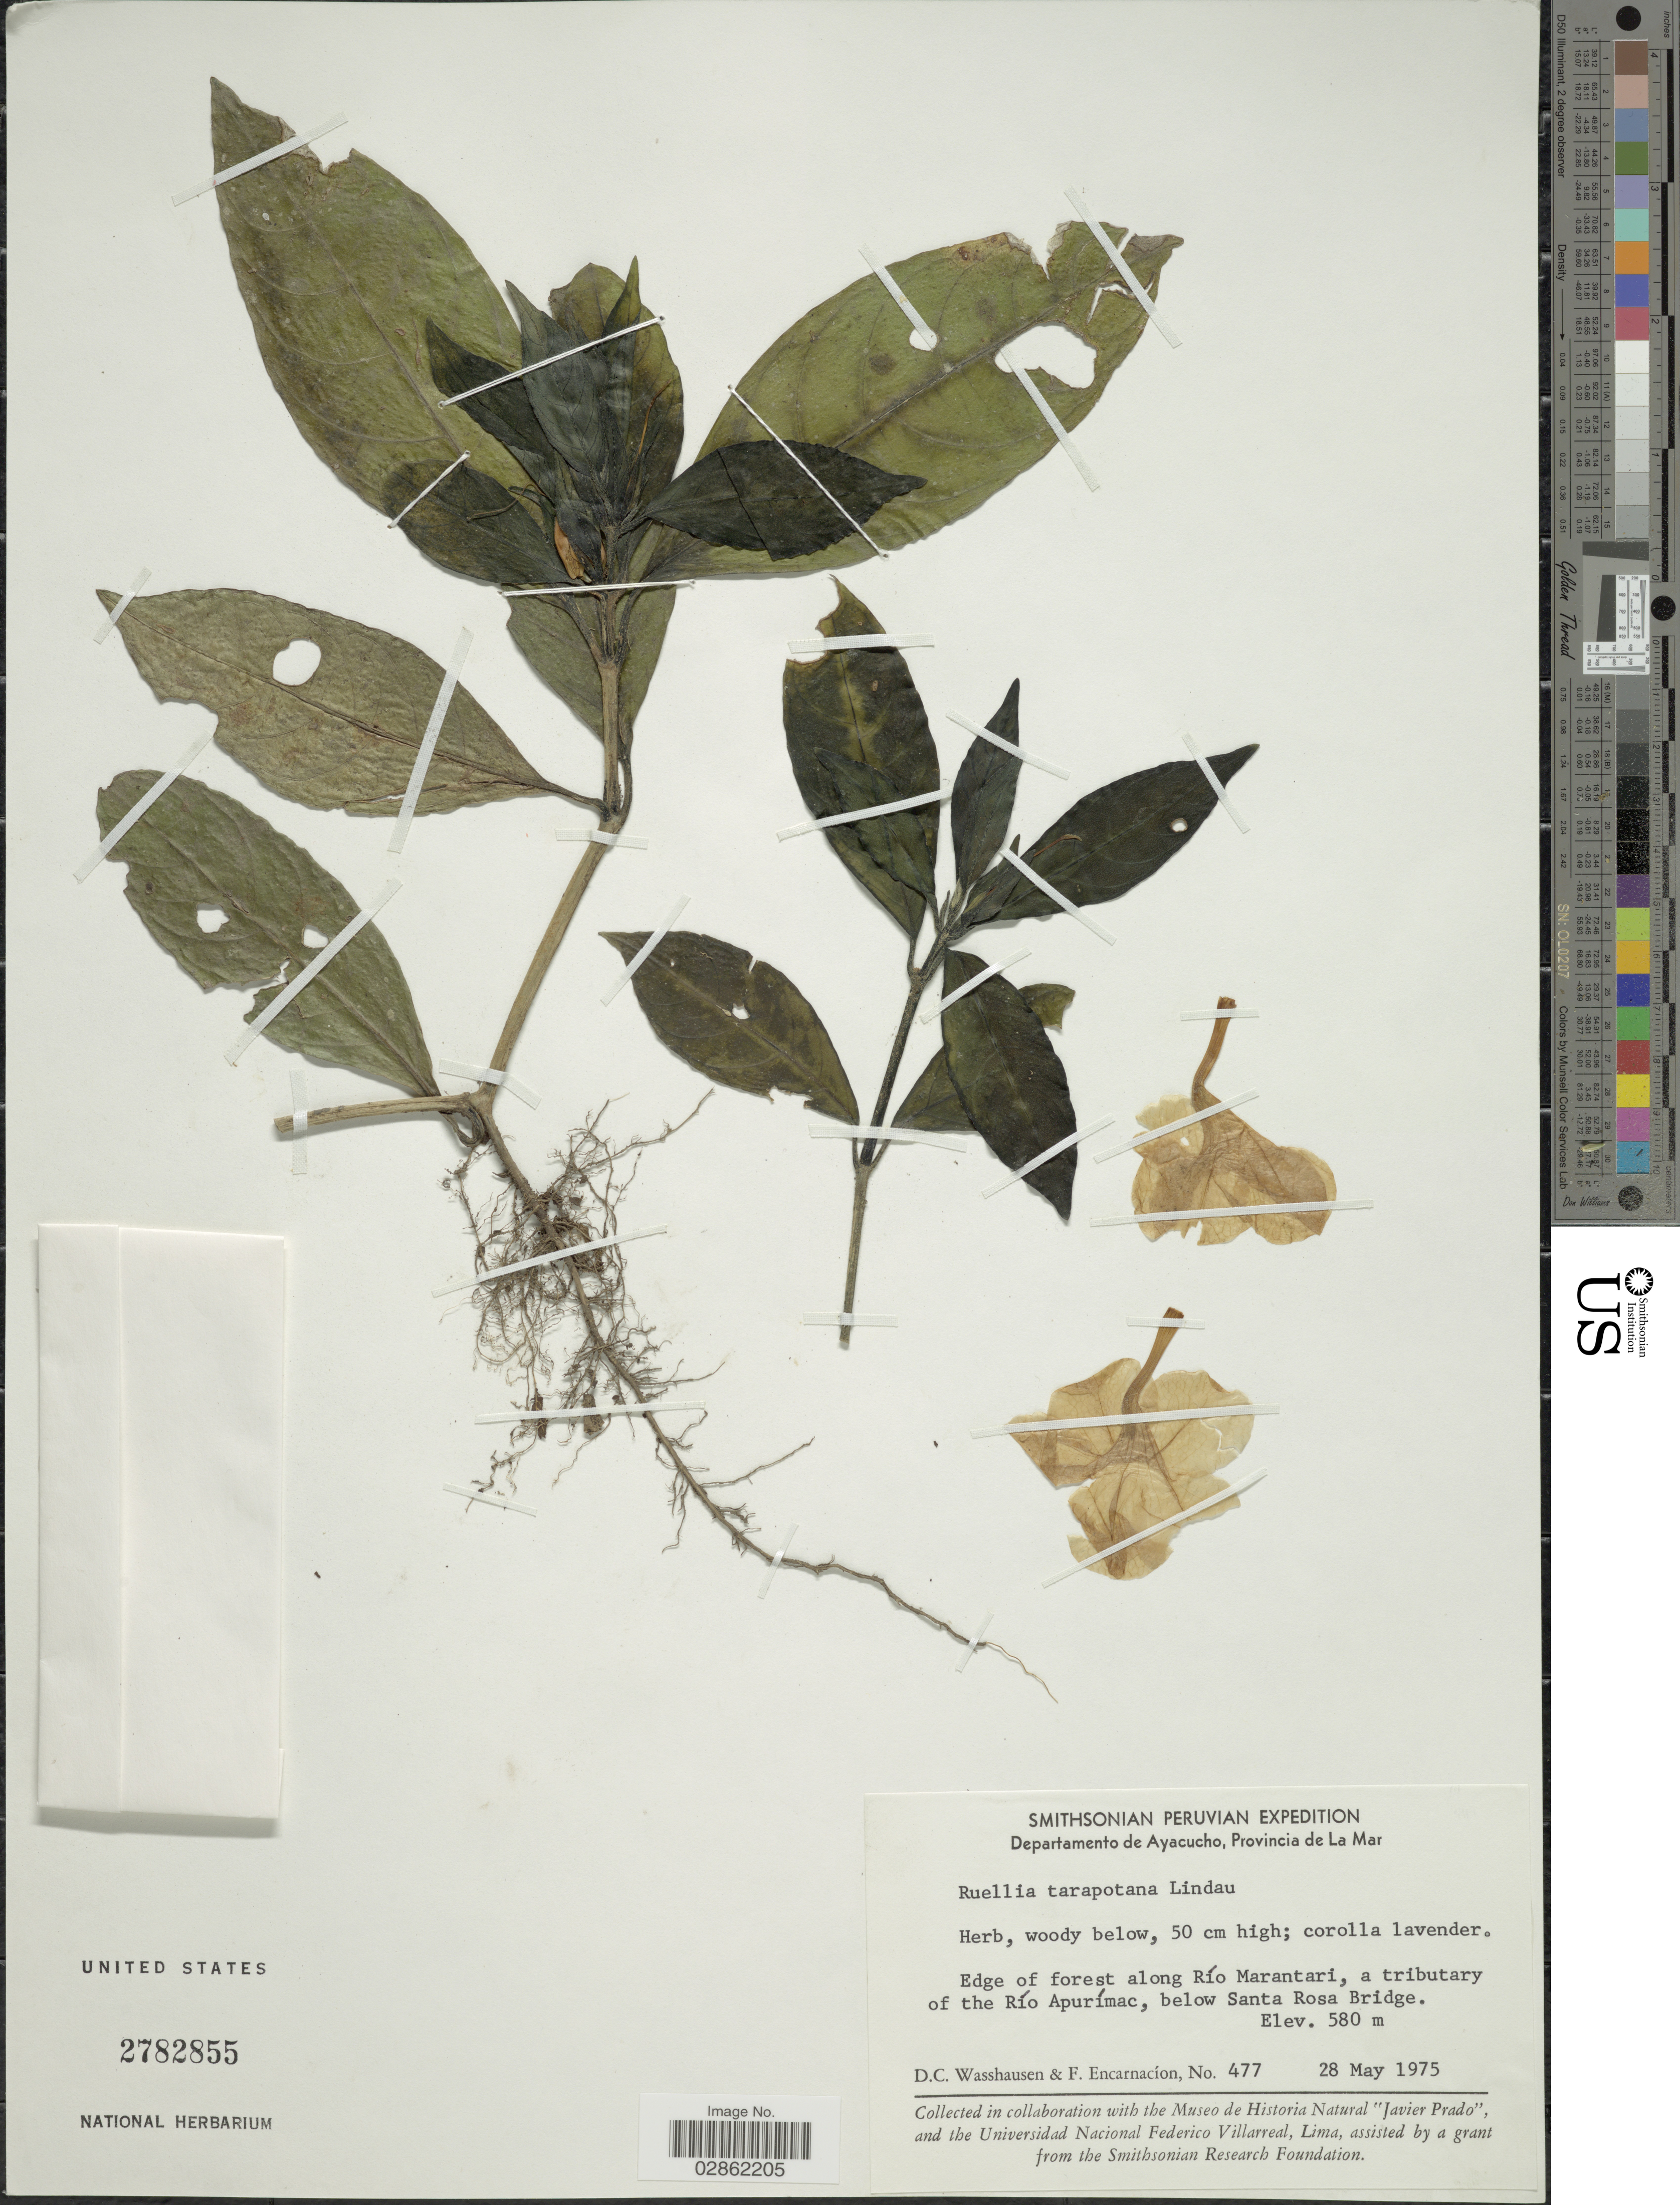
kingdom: Plantae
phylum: Tracheophyta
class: Magnoliopsida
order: Lamiales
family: Acanthaceae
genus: Ruellia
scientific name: Ruellia tarapotana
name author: Lindau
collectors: D. C. Wasshausen & F. Encarnación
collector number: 477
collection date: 1975-05-28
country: Peru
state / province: Ayacucho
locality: Departamento de Ayacucho, Provincia de La Mar, Edge of forest along Río Marantari, a tributary of the Río Apurímac, below Santa Rosa Bridge.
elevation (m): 580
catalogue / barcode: US 2782855